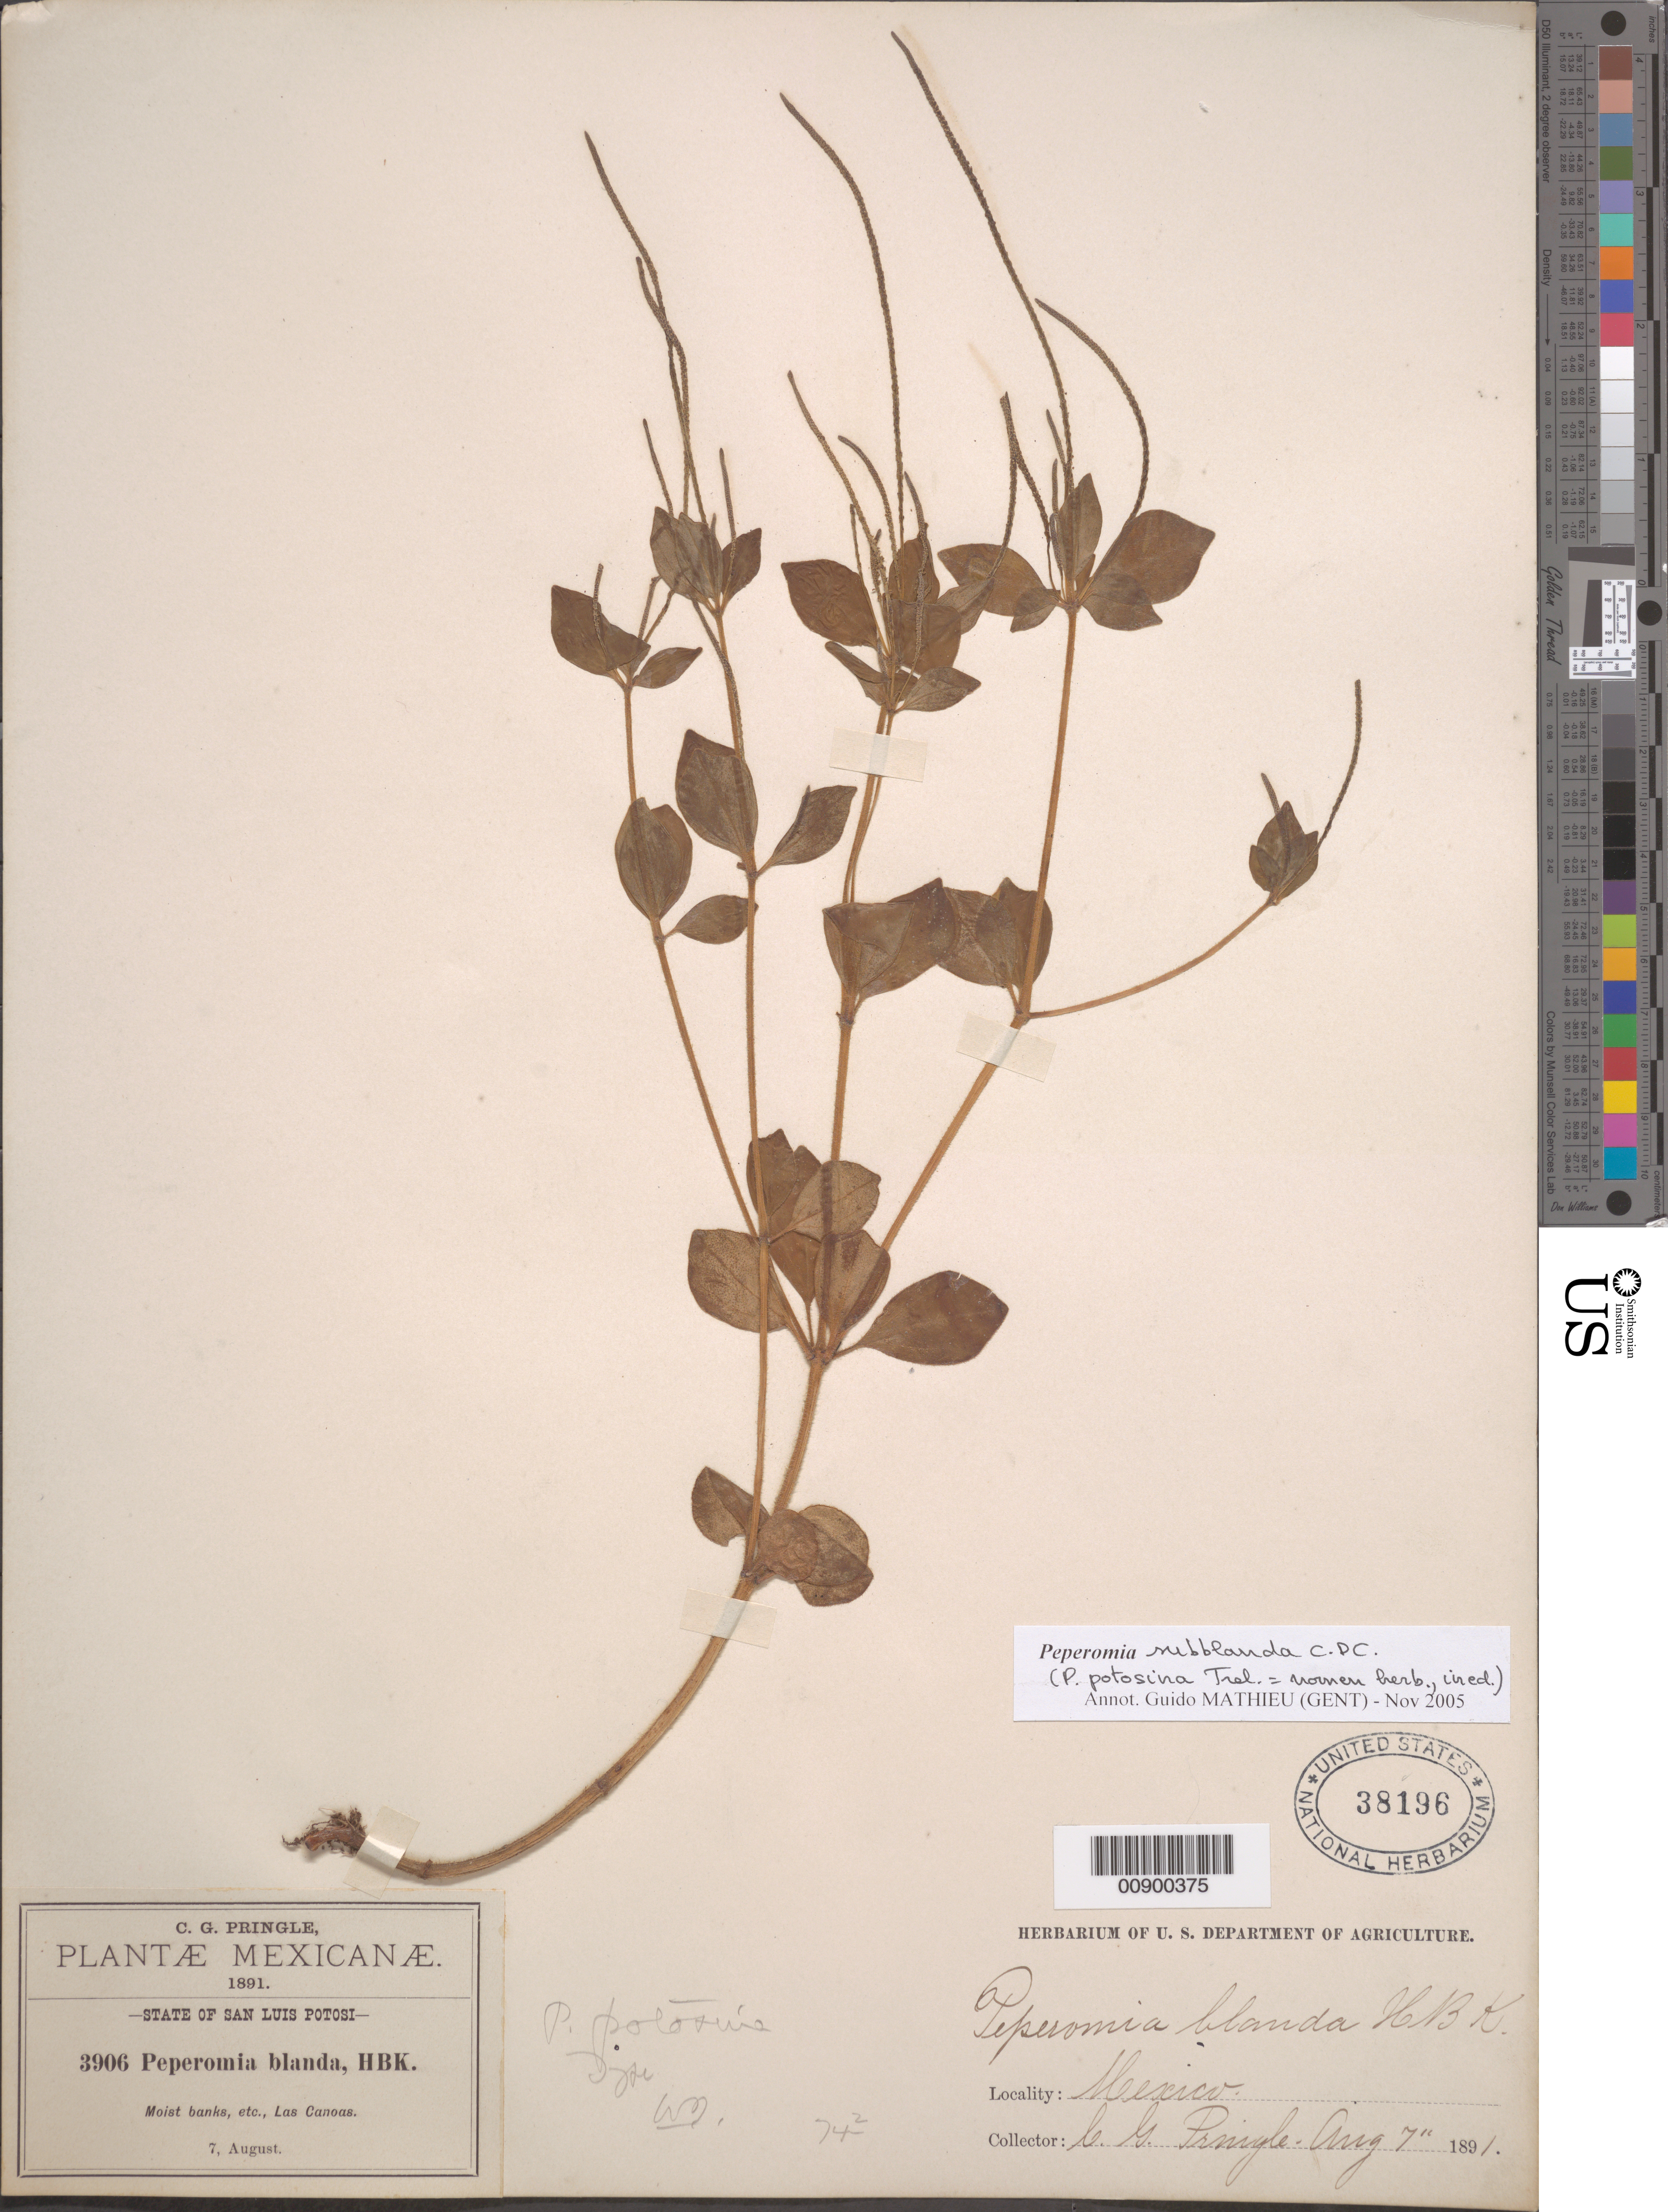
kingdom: Plantae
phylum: Tracheophyta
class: Magnoliopsida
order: Piperales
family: Piperaceae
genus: Peperomia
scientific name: Peperomia subblanda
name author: C. DC.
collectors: C. G. Pringle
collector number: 3906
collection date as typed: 07 Aug 1891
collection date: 1891-08-07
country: Mexico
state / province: San Luis Potosí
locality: Las Canoas, San Luis Potosí.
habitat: Moist banks, etc.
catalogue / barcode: US 38196